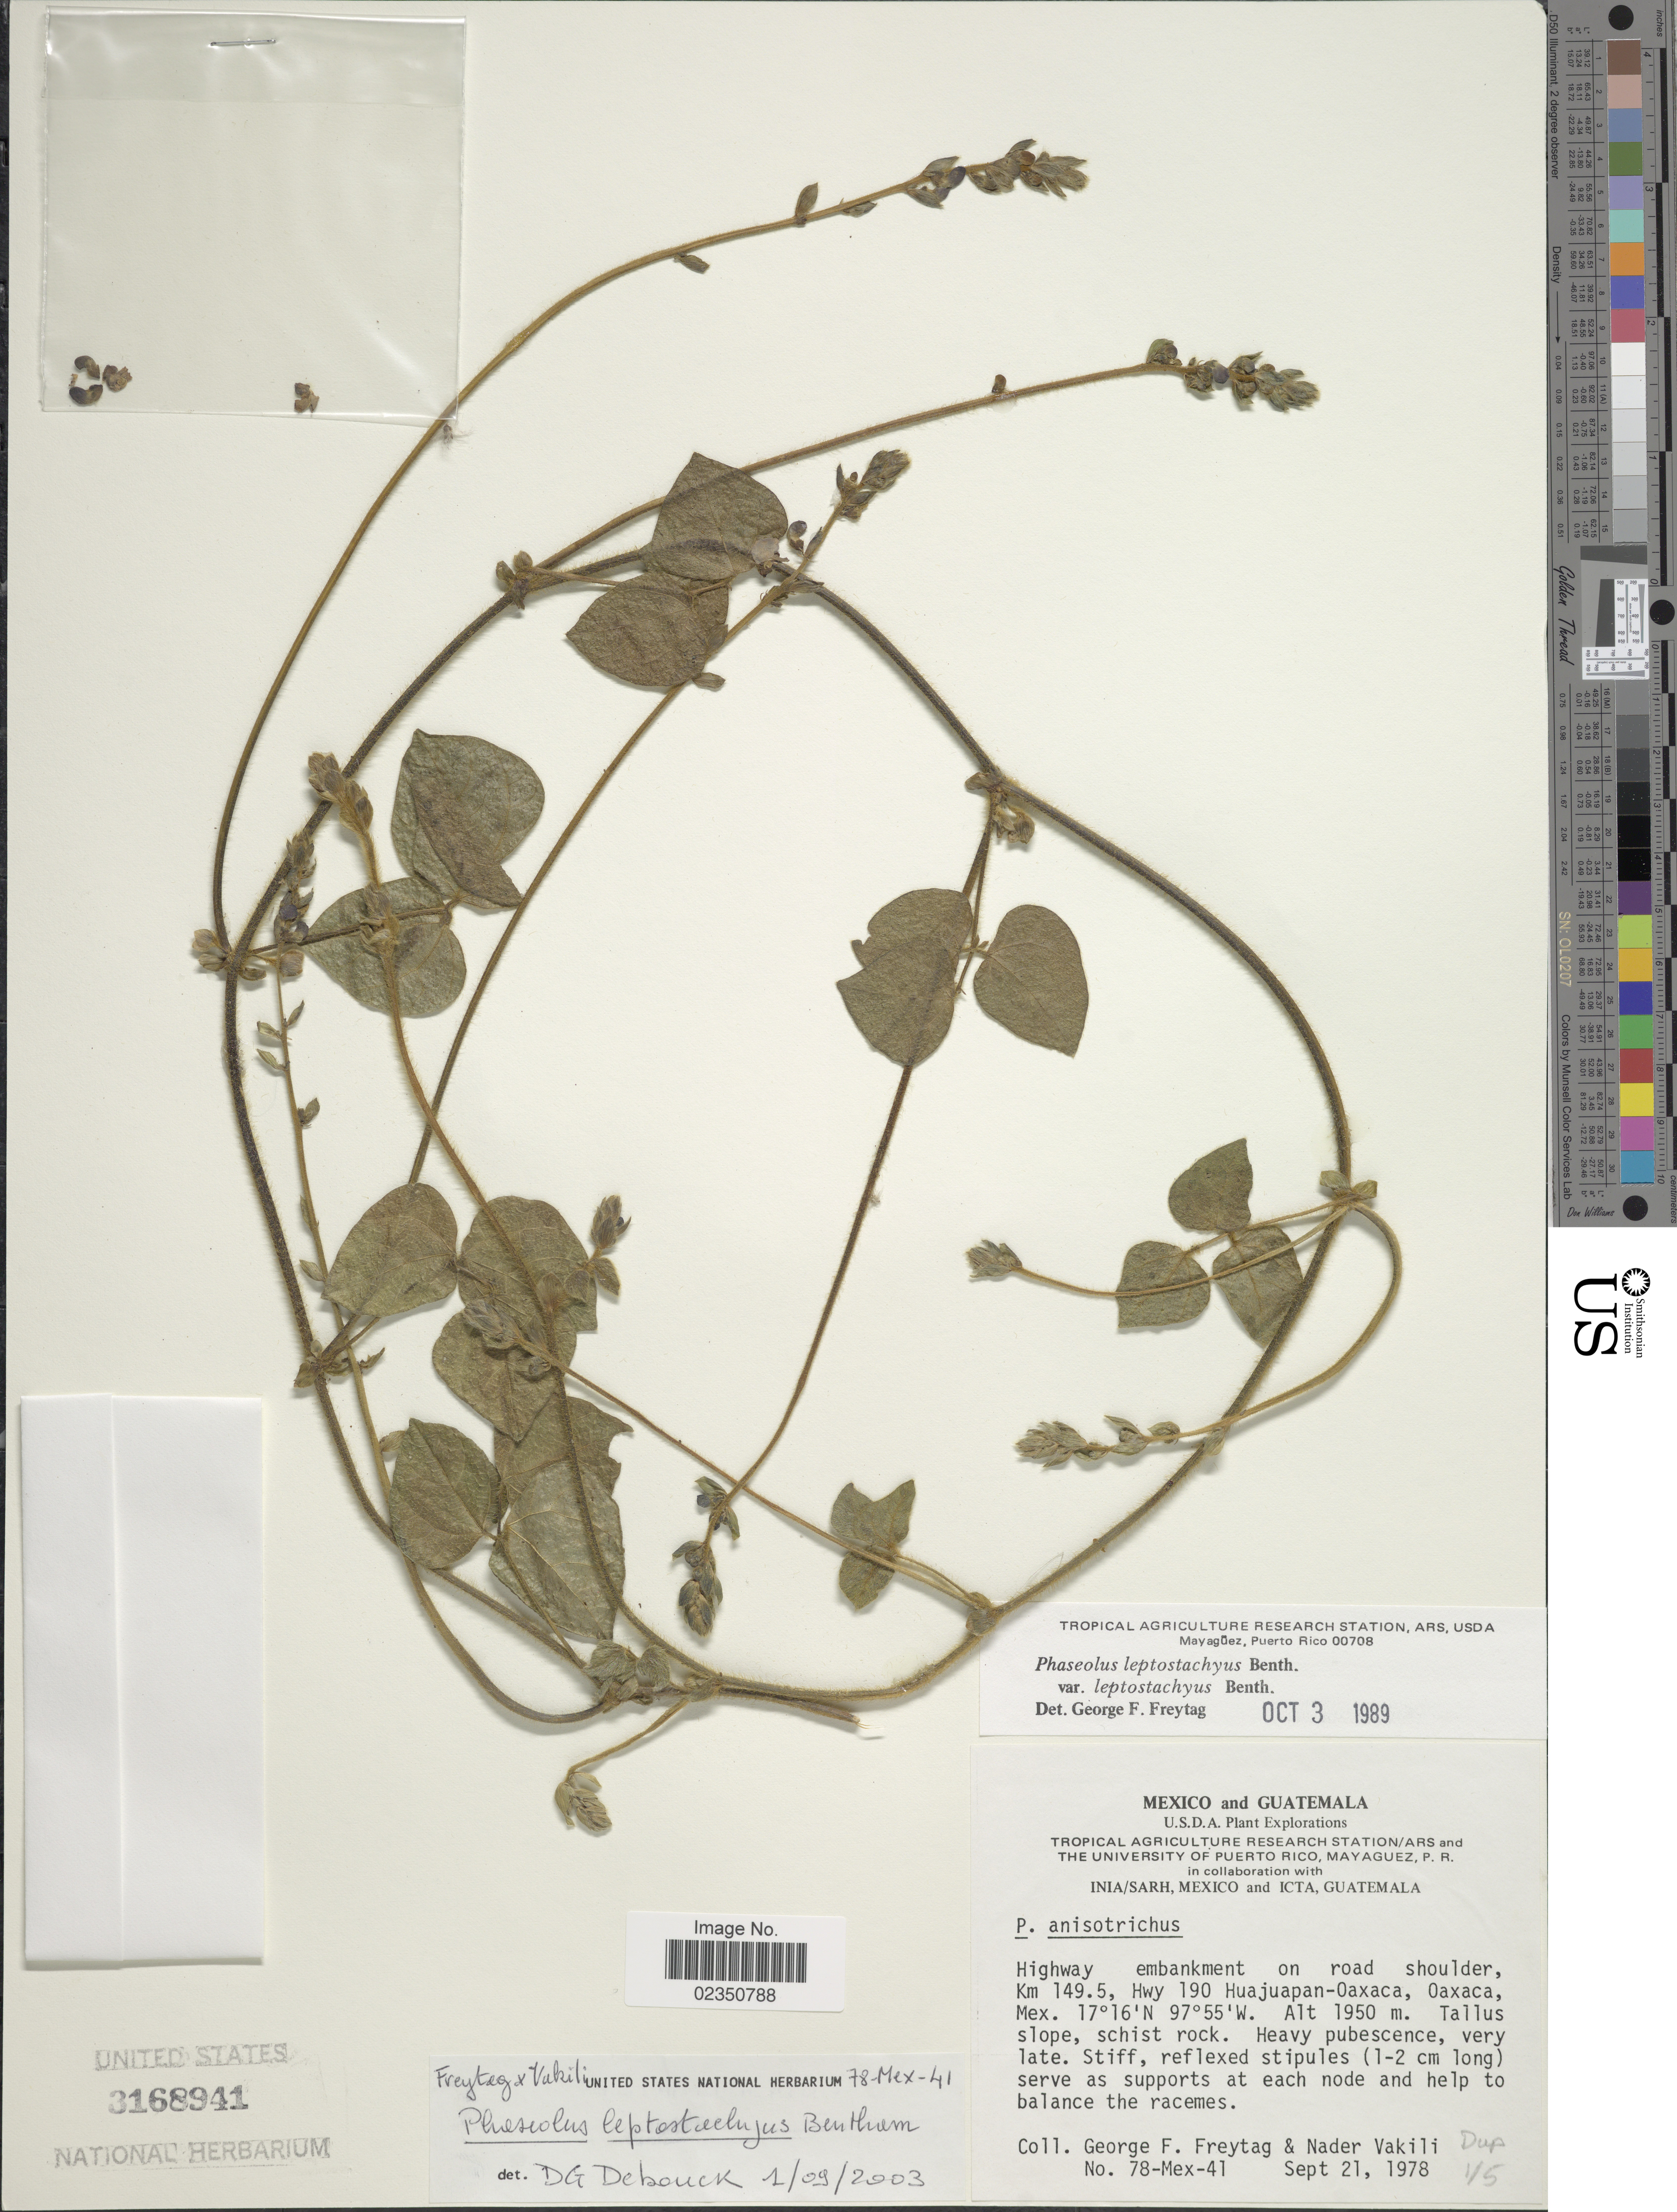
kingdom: Plantae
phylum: Tracheophyta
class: Magnoliopsida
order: Fabales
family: Fabaceae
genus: Phaseolus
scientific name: Phaseolus leptostachyus var. leptostachyus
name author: Benth.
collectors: G. F. Freytag & N. Vakili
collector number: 78-Mex-41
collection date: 1978-09-21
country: Mexico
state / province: Oaxaca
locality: Highway embankment on road shoulder, km 149.5, Hwy 190 Huajuapan-Oaxaca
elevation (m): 1950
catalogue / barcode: US 3168941